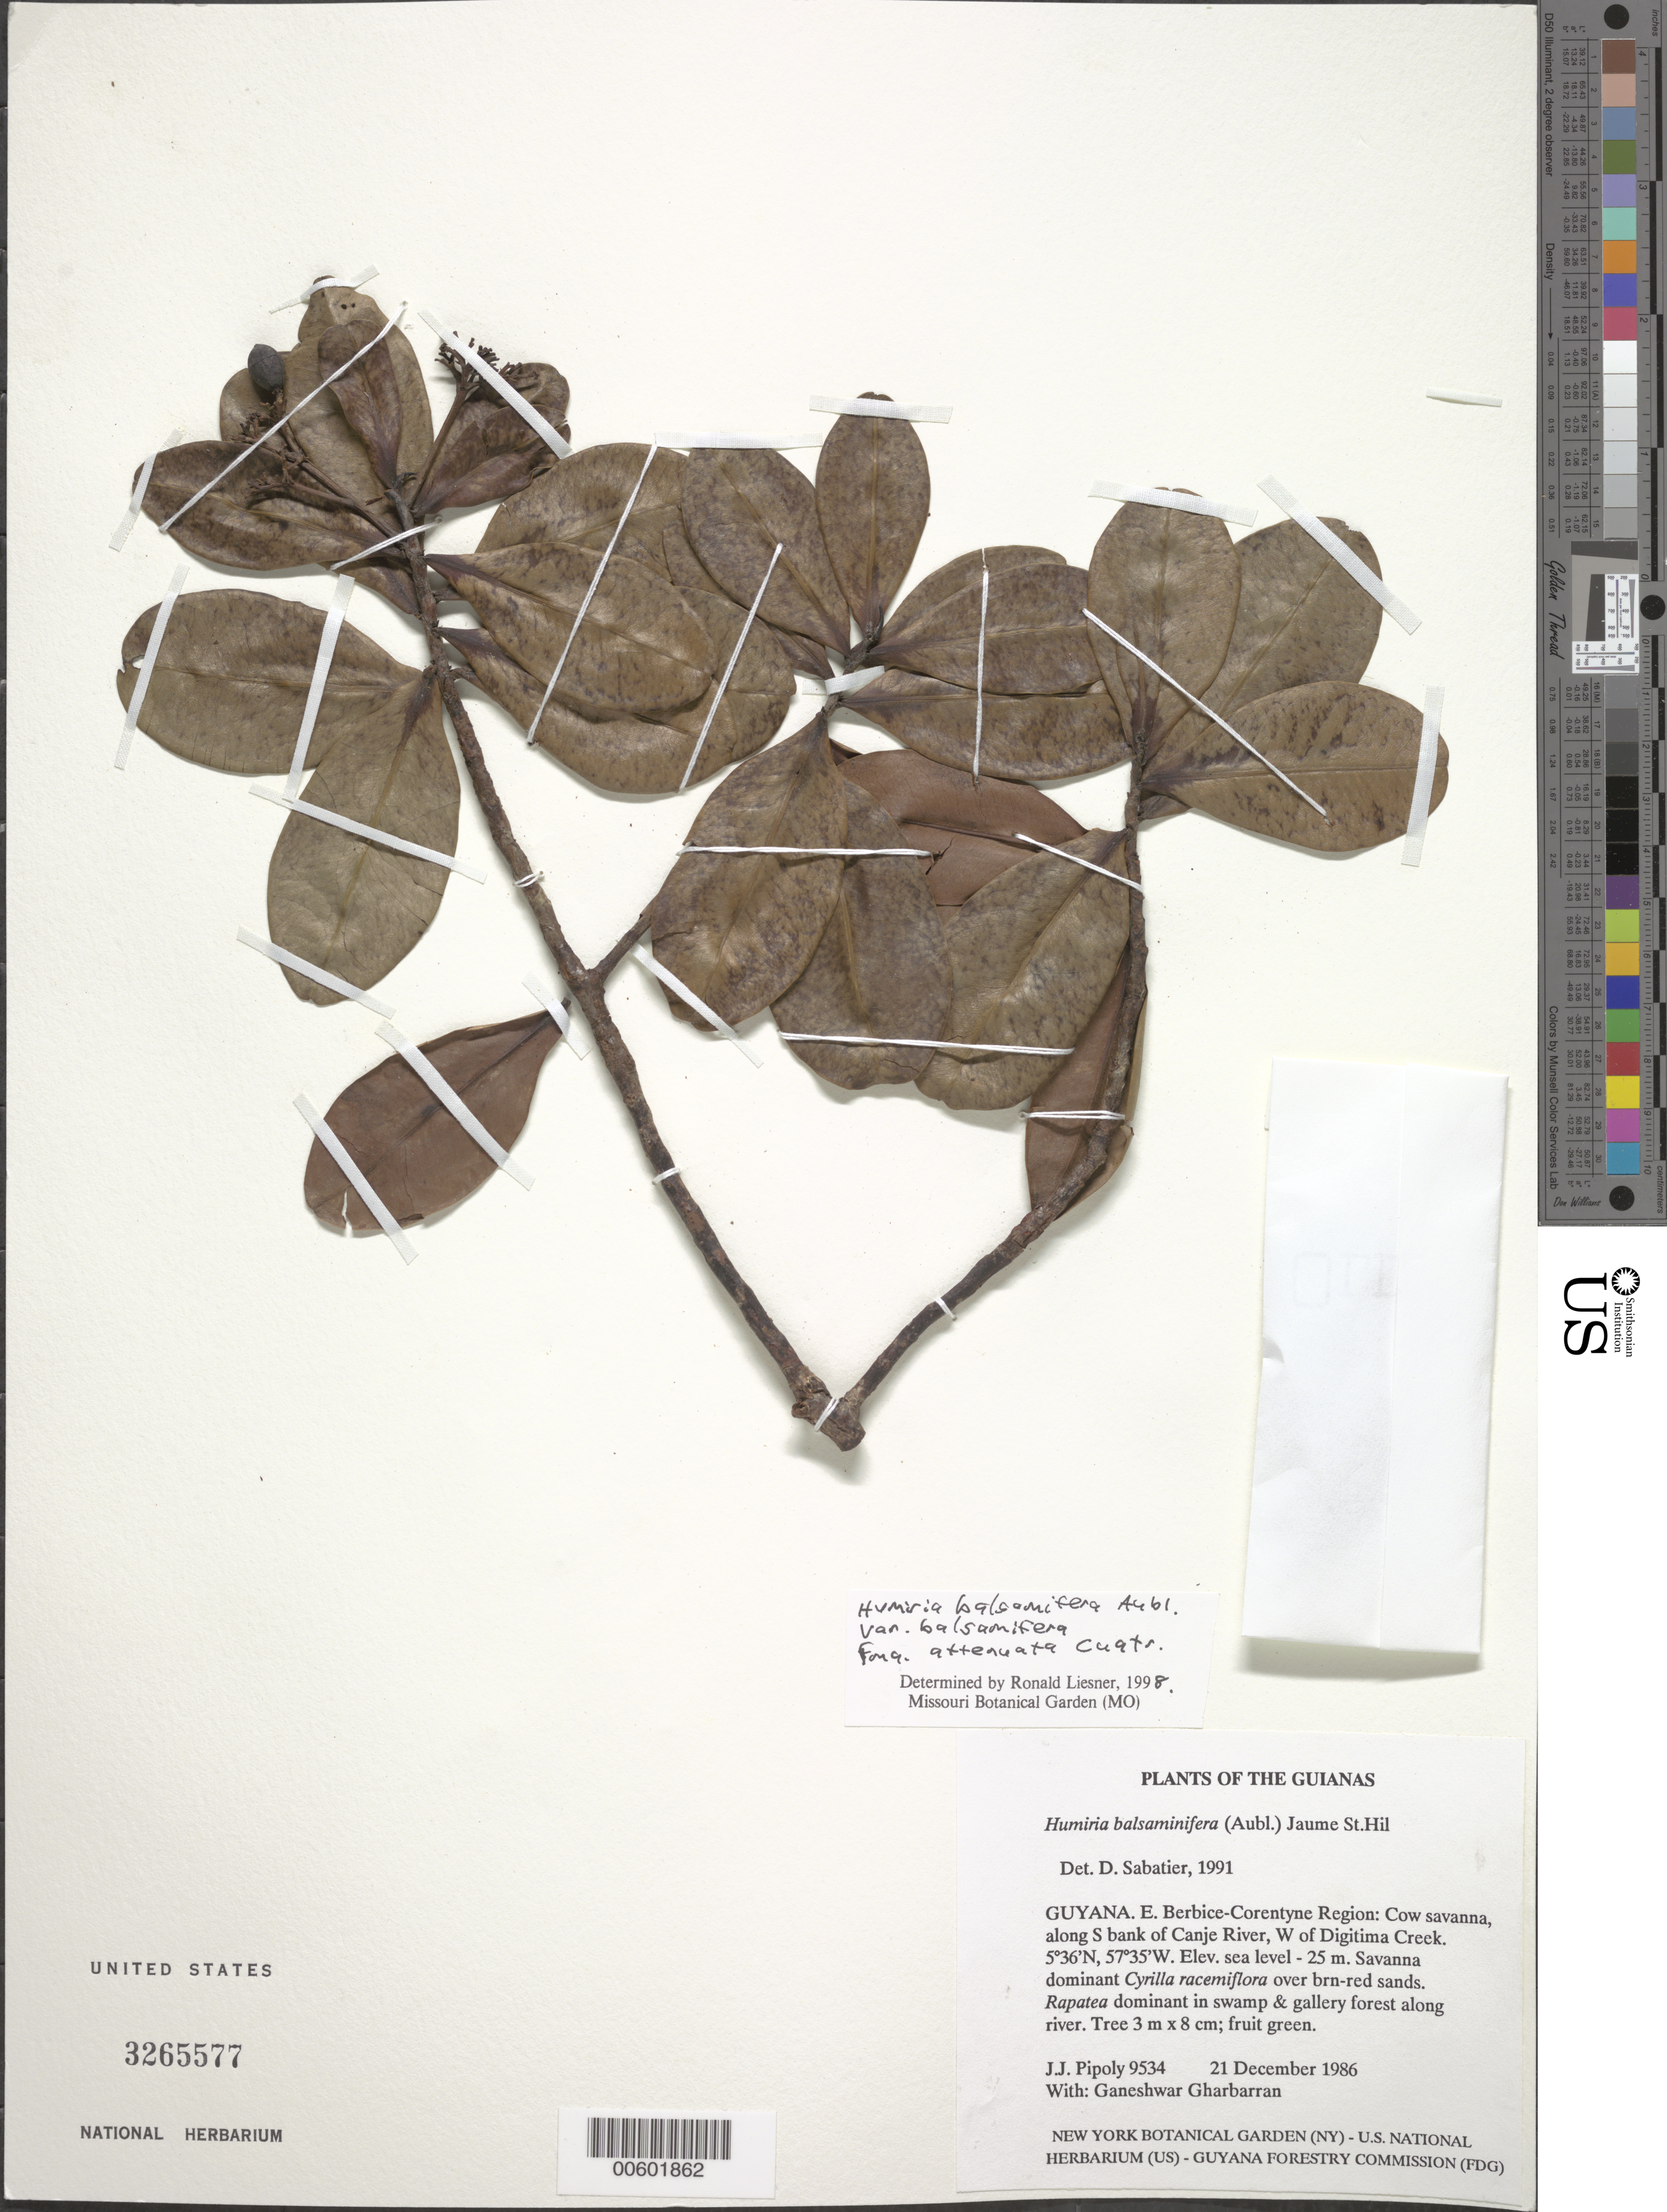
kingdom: Plantae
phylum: Tracheophyta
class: Magnoliopsida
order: Malpighiales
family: Humiriaceae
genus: Humiria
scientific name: Humiria balsamifera f. attenuata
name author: Cuatrec.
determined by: Liesner, R. L.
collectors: J. J. Pipoly & G. Gharbarran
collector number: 9534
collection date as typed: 21 December 1986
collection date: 1986-12-21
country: Guyana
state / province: E. Berbice-Corentyne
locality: Cow savanna, along S bank of Canje River, W of Digitima Creek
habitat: Savanna dominant Cyrilla racemiflora over brn-red sands. Rapatea dominant in swamp & gallery forest along river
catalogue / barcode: US 3265577